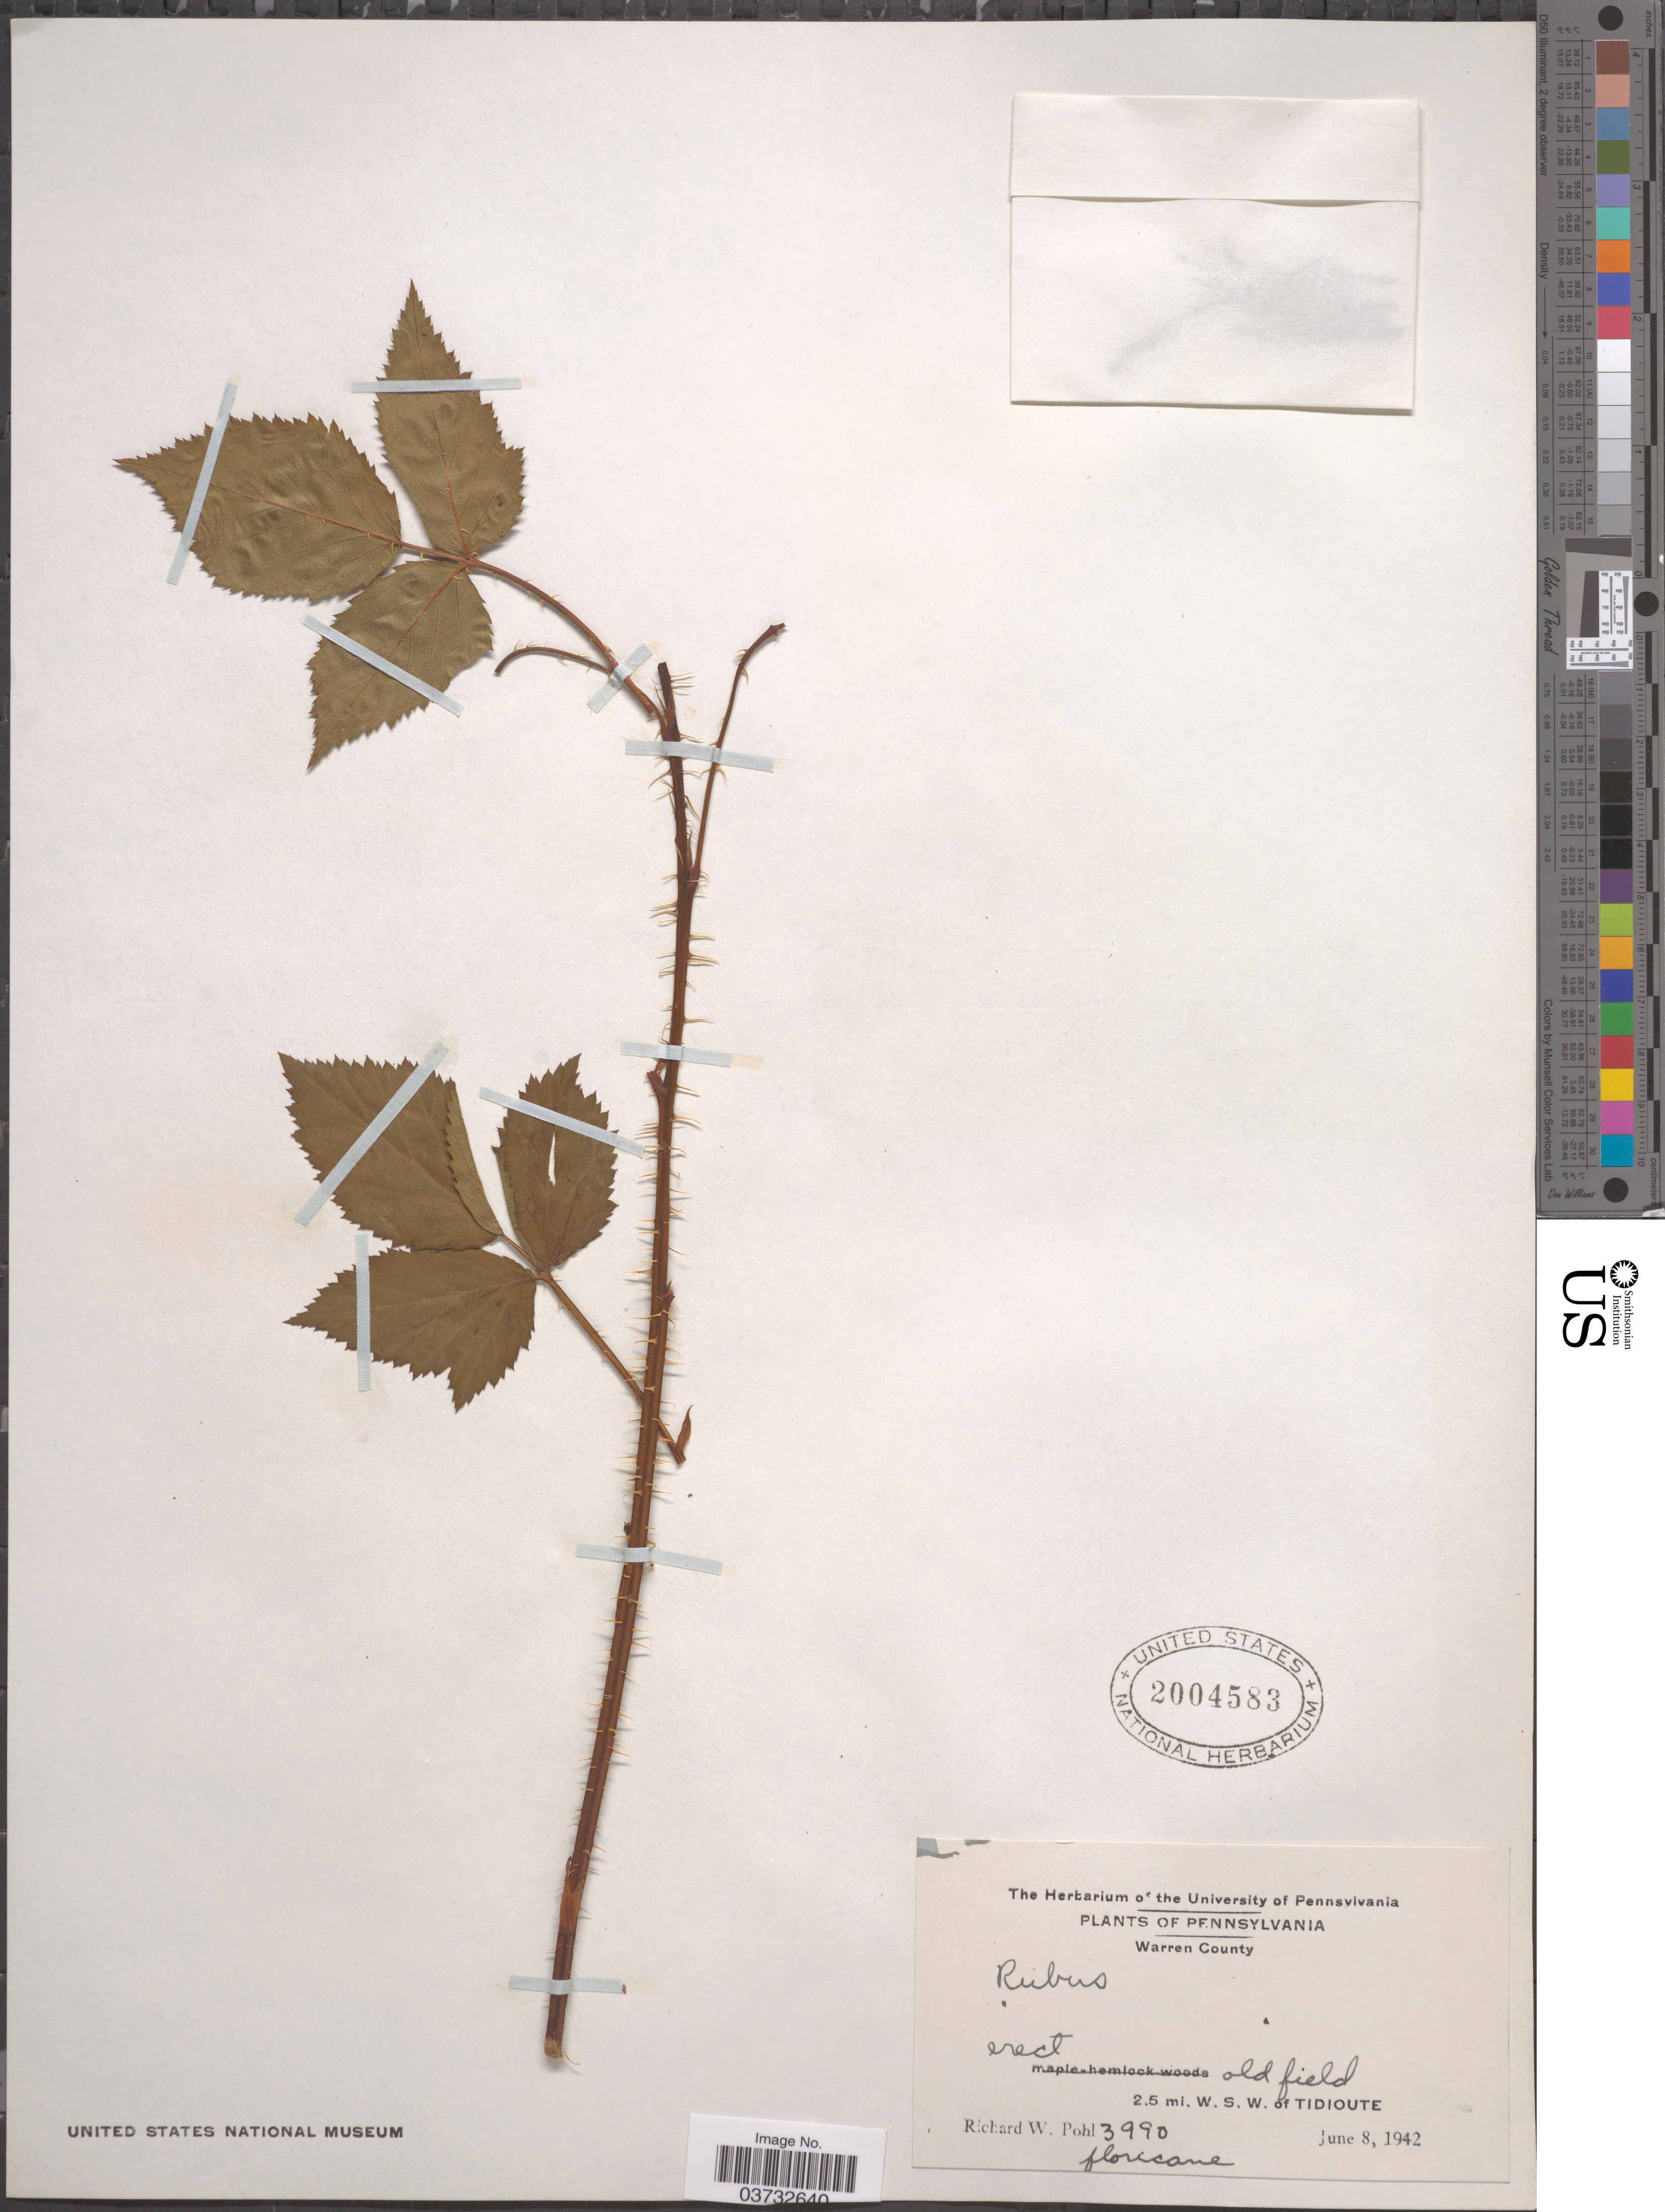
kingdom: Plantae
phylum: Tracheophyta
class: Magnoliopsida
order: Rosales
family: Rosaceae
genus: Rubus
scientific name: Rubus sp.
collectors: R. W. Pohl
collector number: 3990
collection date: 1942-06-08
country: United States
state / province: Pennsylvania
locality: Warren County. 2.5 mi. W. S. W. of Tidioute.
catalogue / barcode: US 2004583